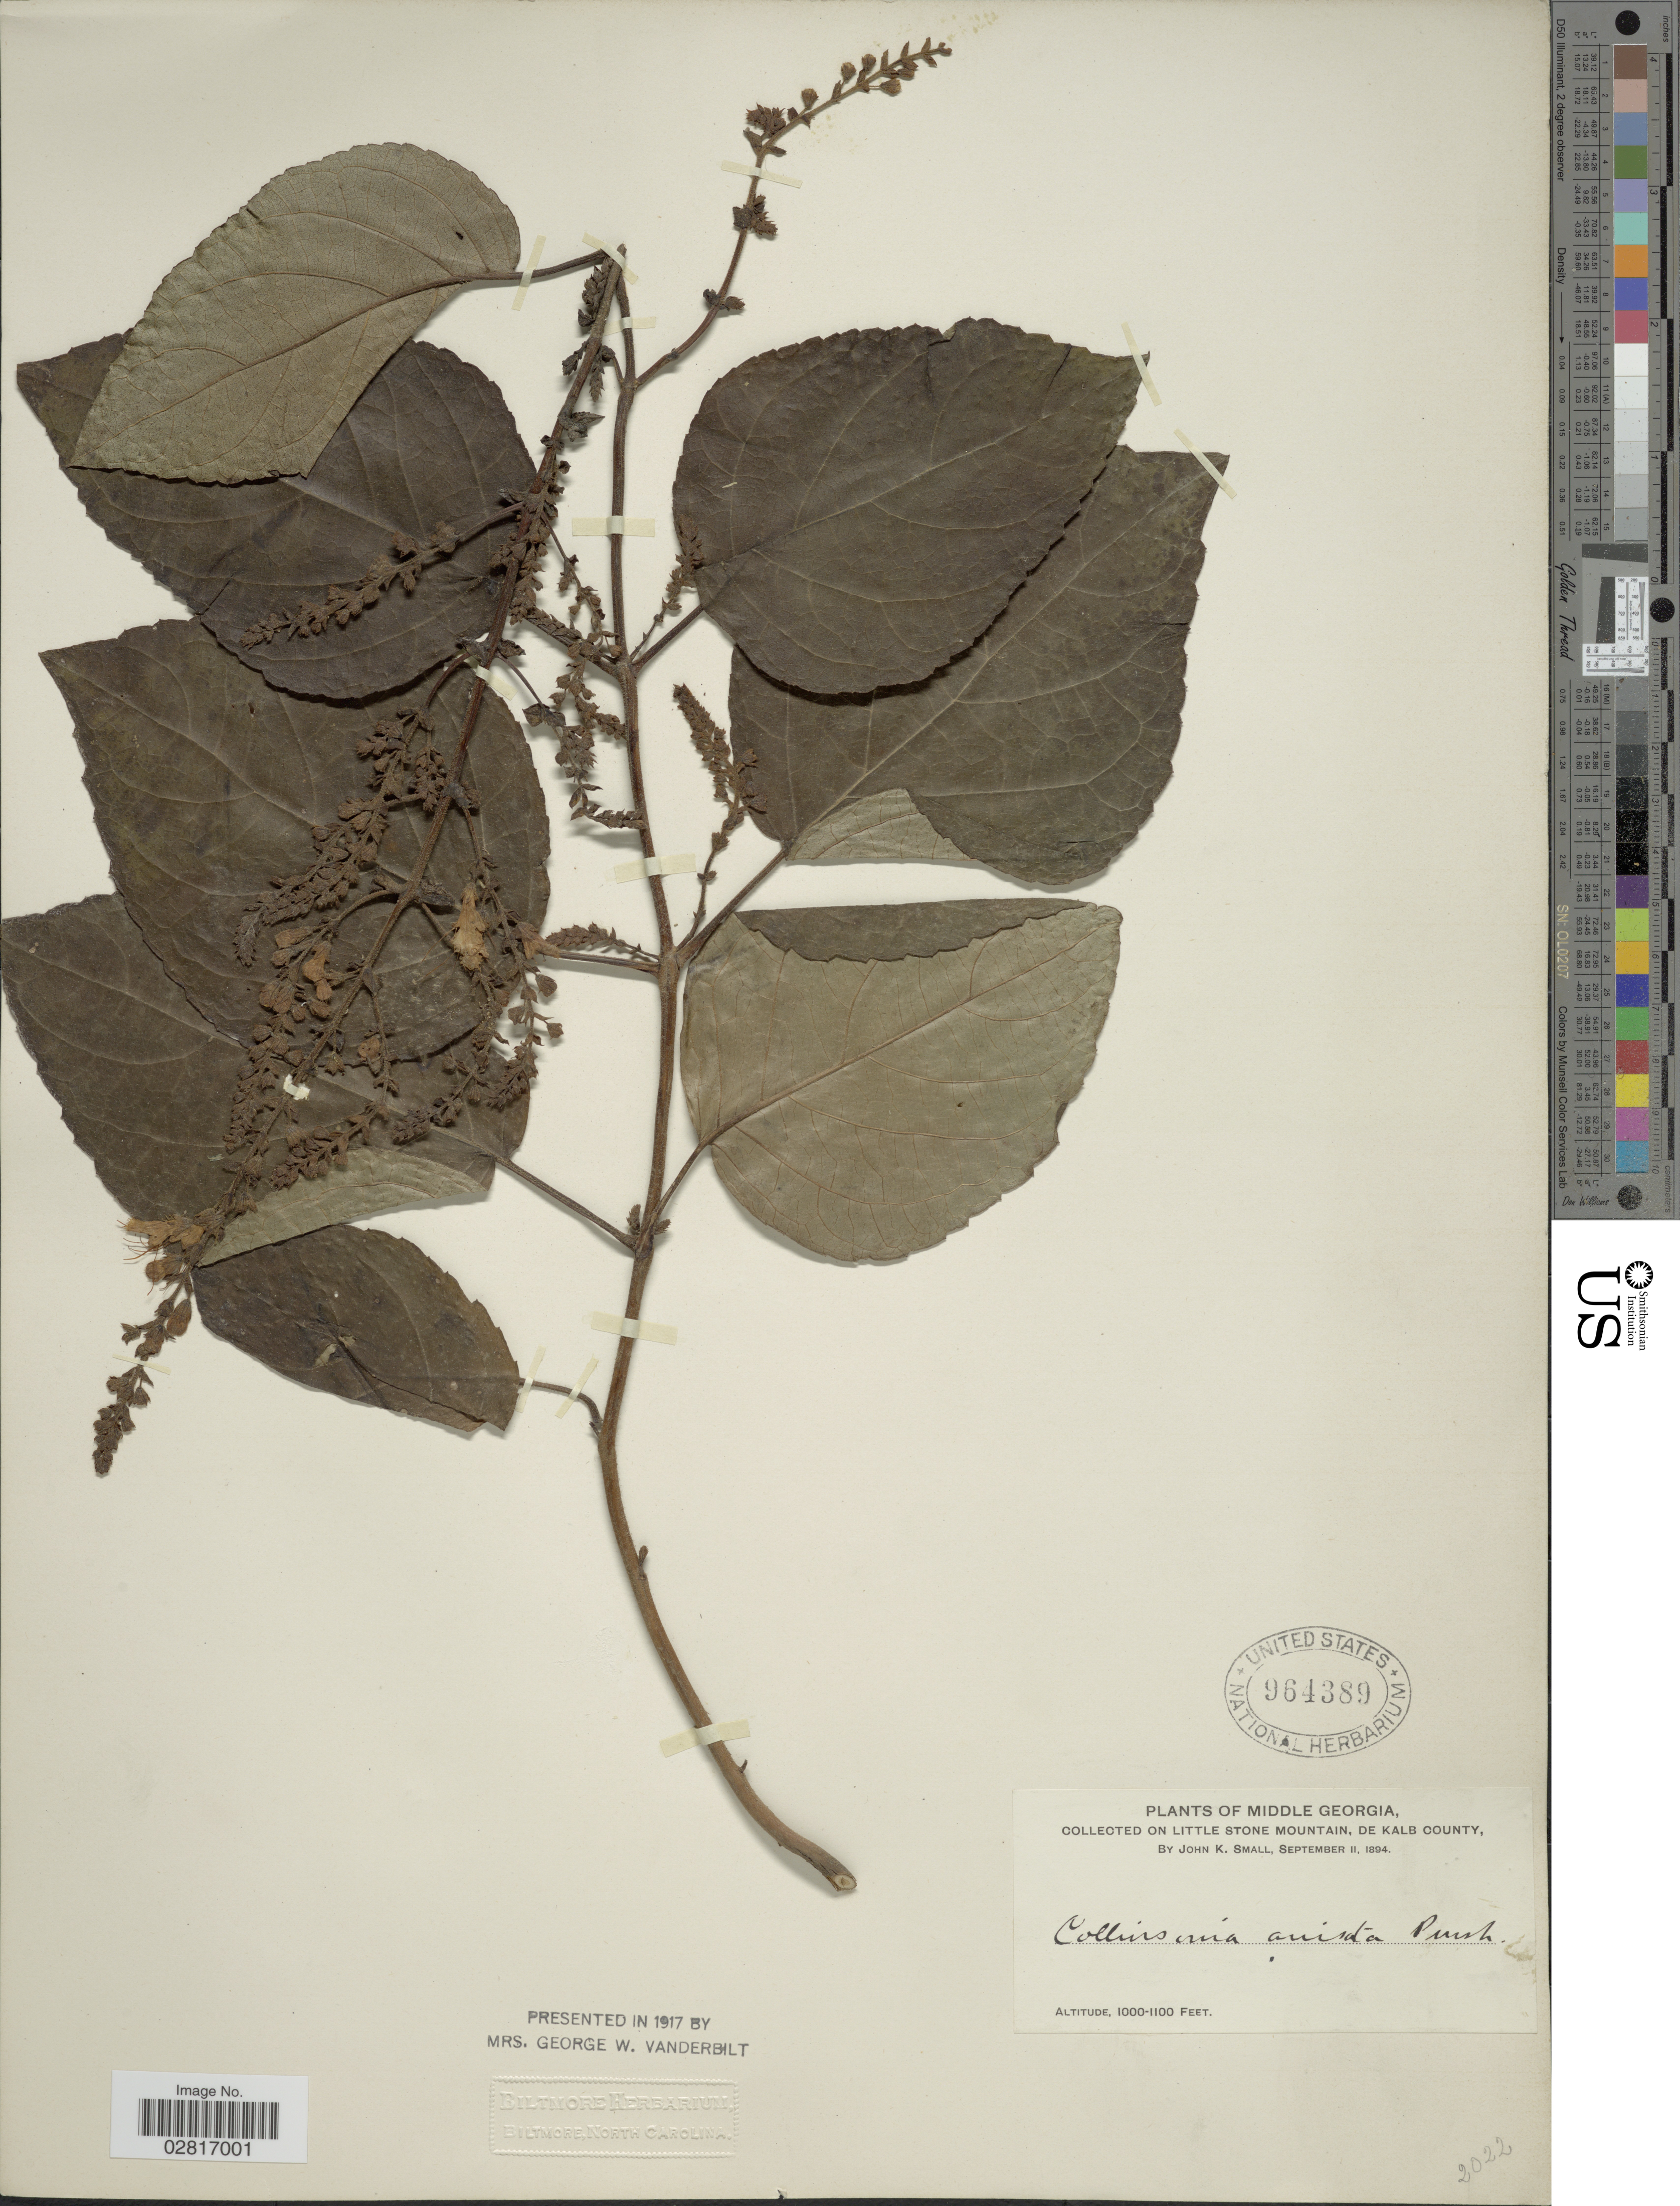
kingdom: Plantae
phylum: Tracheophyta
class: Magnoliopsida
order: Lamiales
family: Lamiaceae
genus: Collinsonia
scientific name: Collinsonia anisata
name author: Sims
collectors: J. K. Small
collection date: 1894-09-11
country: United States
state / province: Georgia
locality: Middle Georgia, Little Stone Mountain, De Kalb County.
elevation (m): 305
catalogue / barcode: US 964389